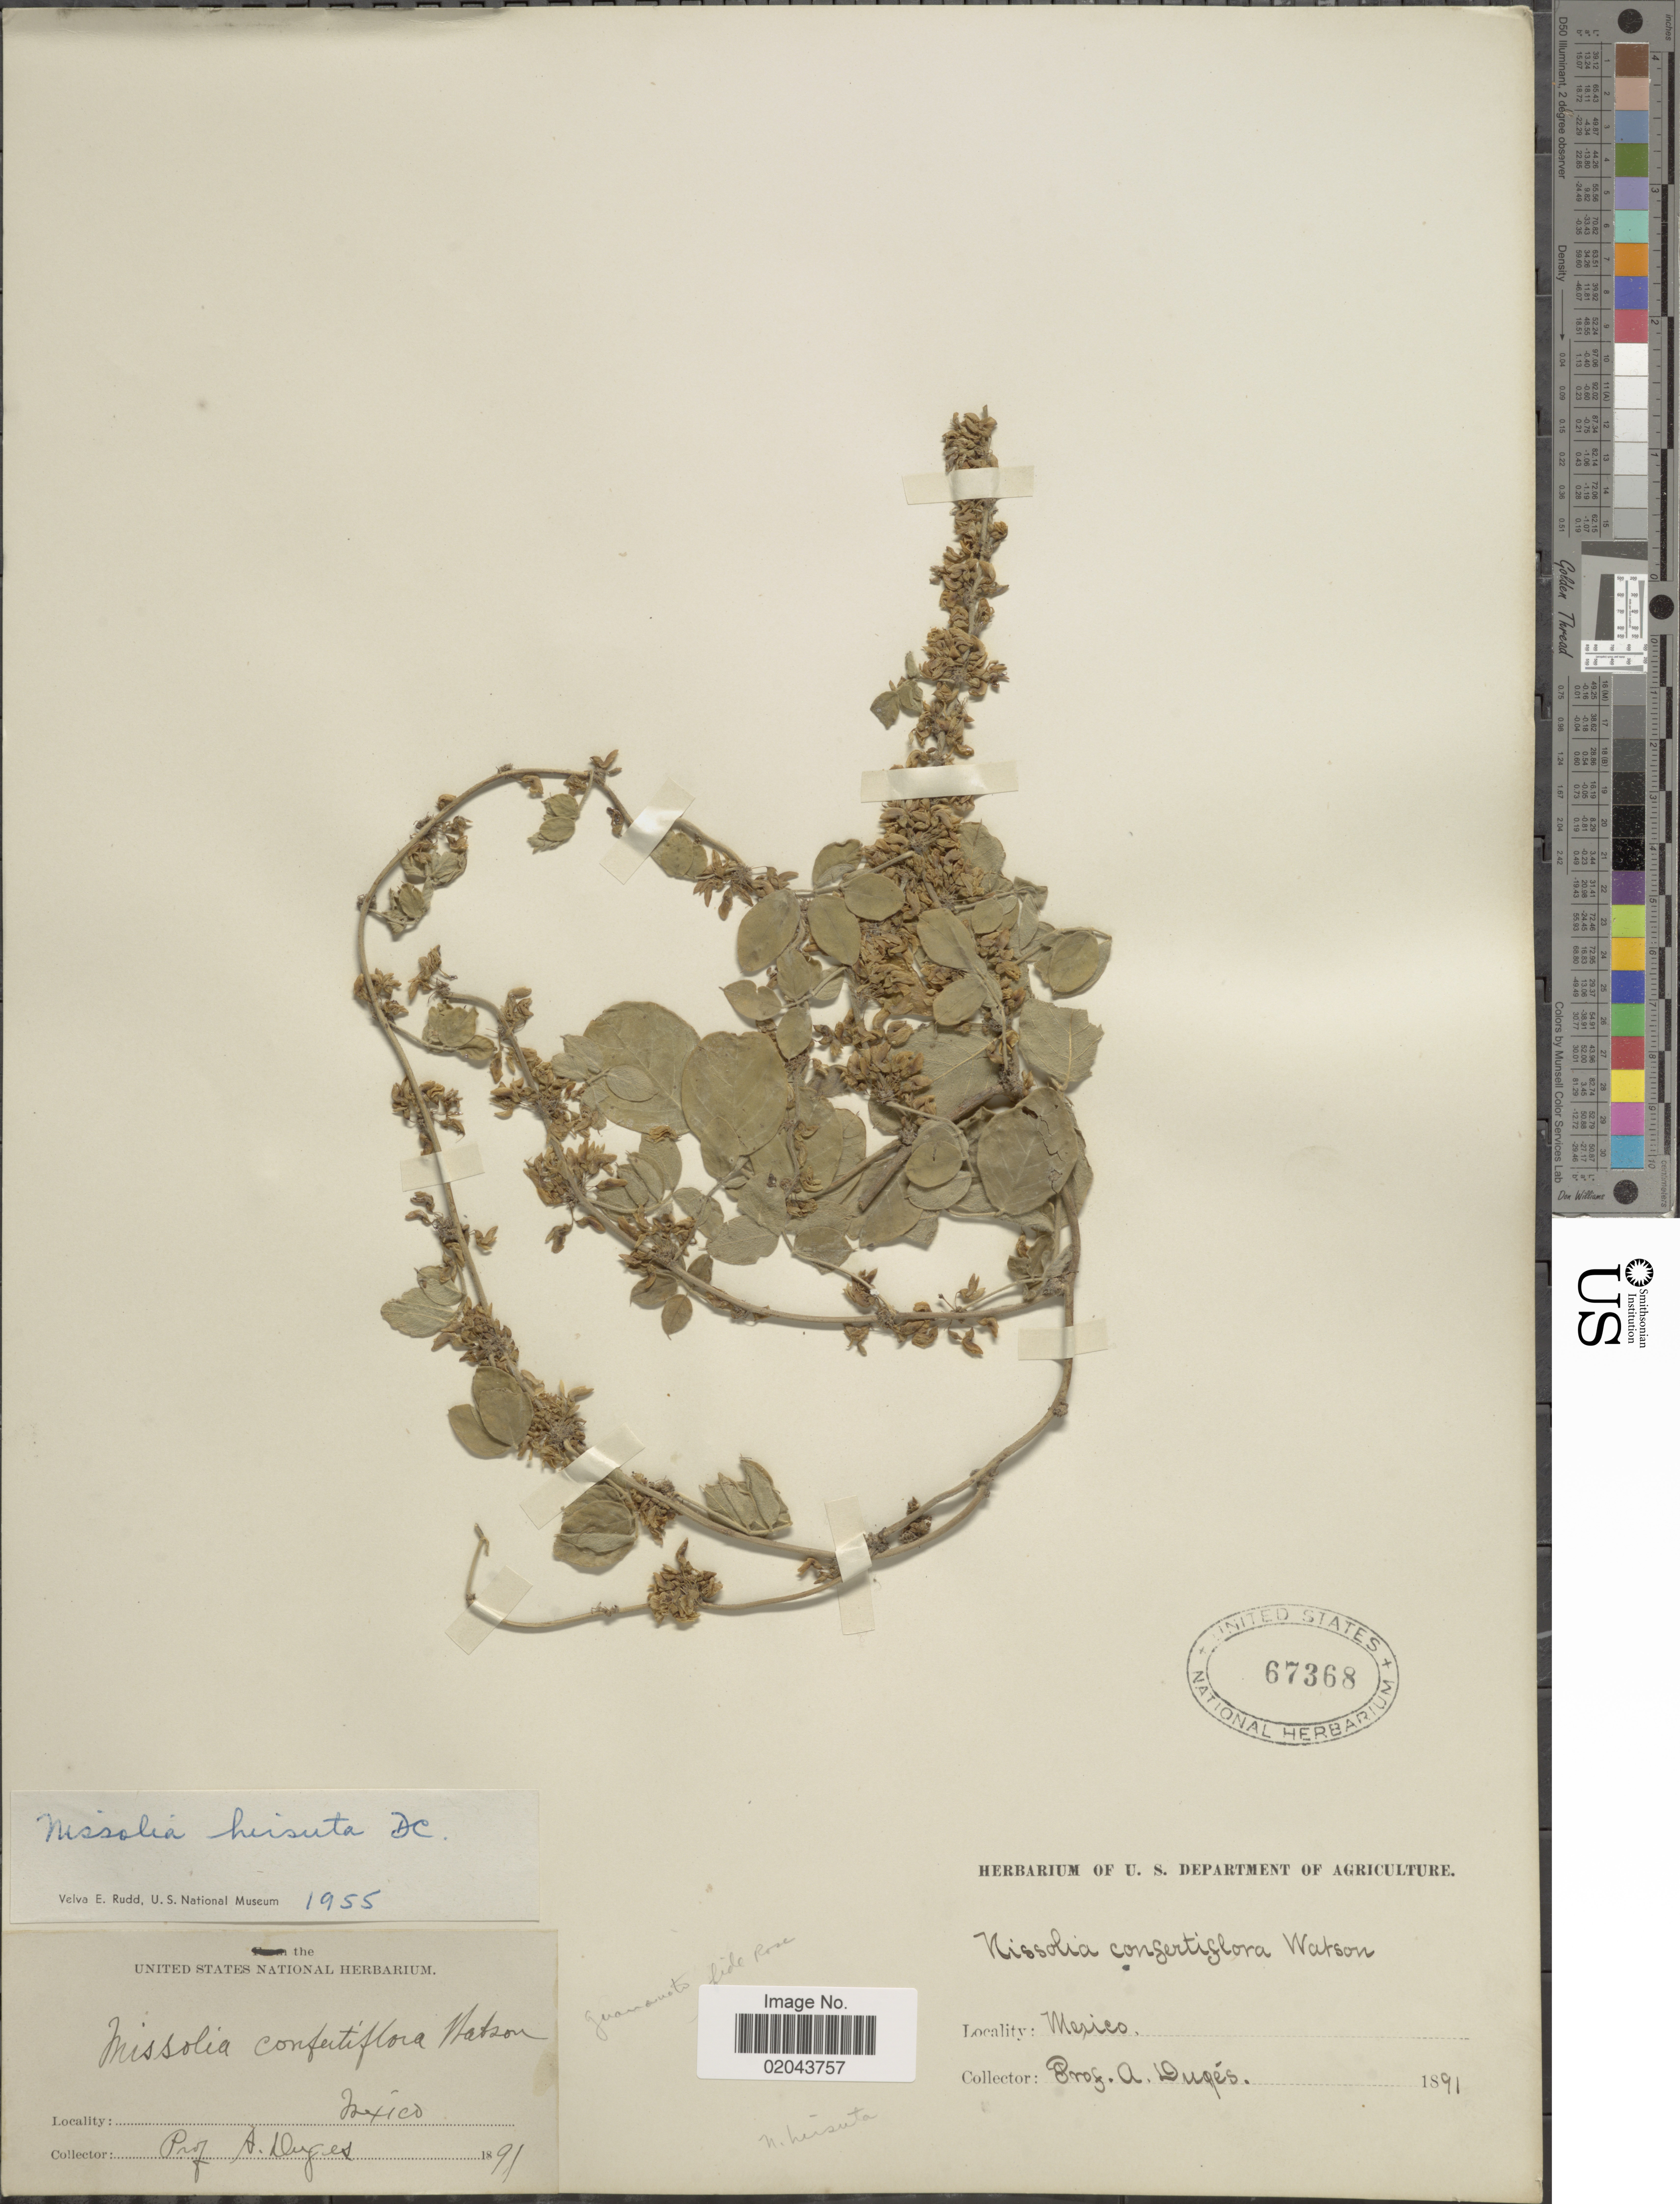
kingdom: Plantae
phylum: Tracheophyta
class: Magnoliopsida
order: Fabales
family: Fabaceae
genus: Nissolia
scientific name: Nissolia microptera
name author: Poir.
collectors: A. Duges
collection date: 1891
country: Mexico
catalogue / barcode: US 67368